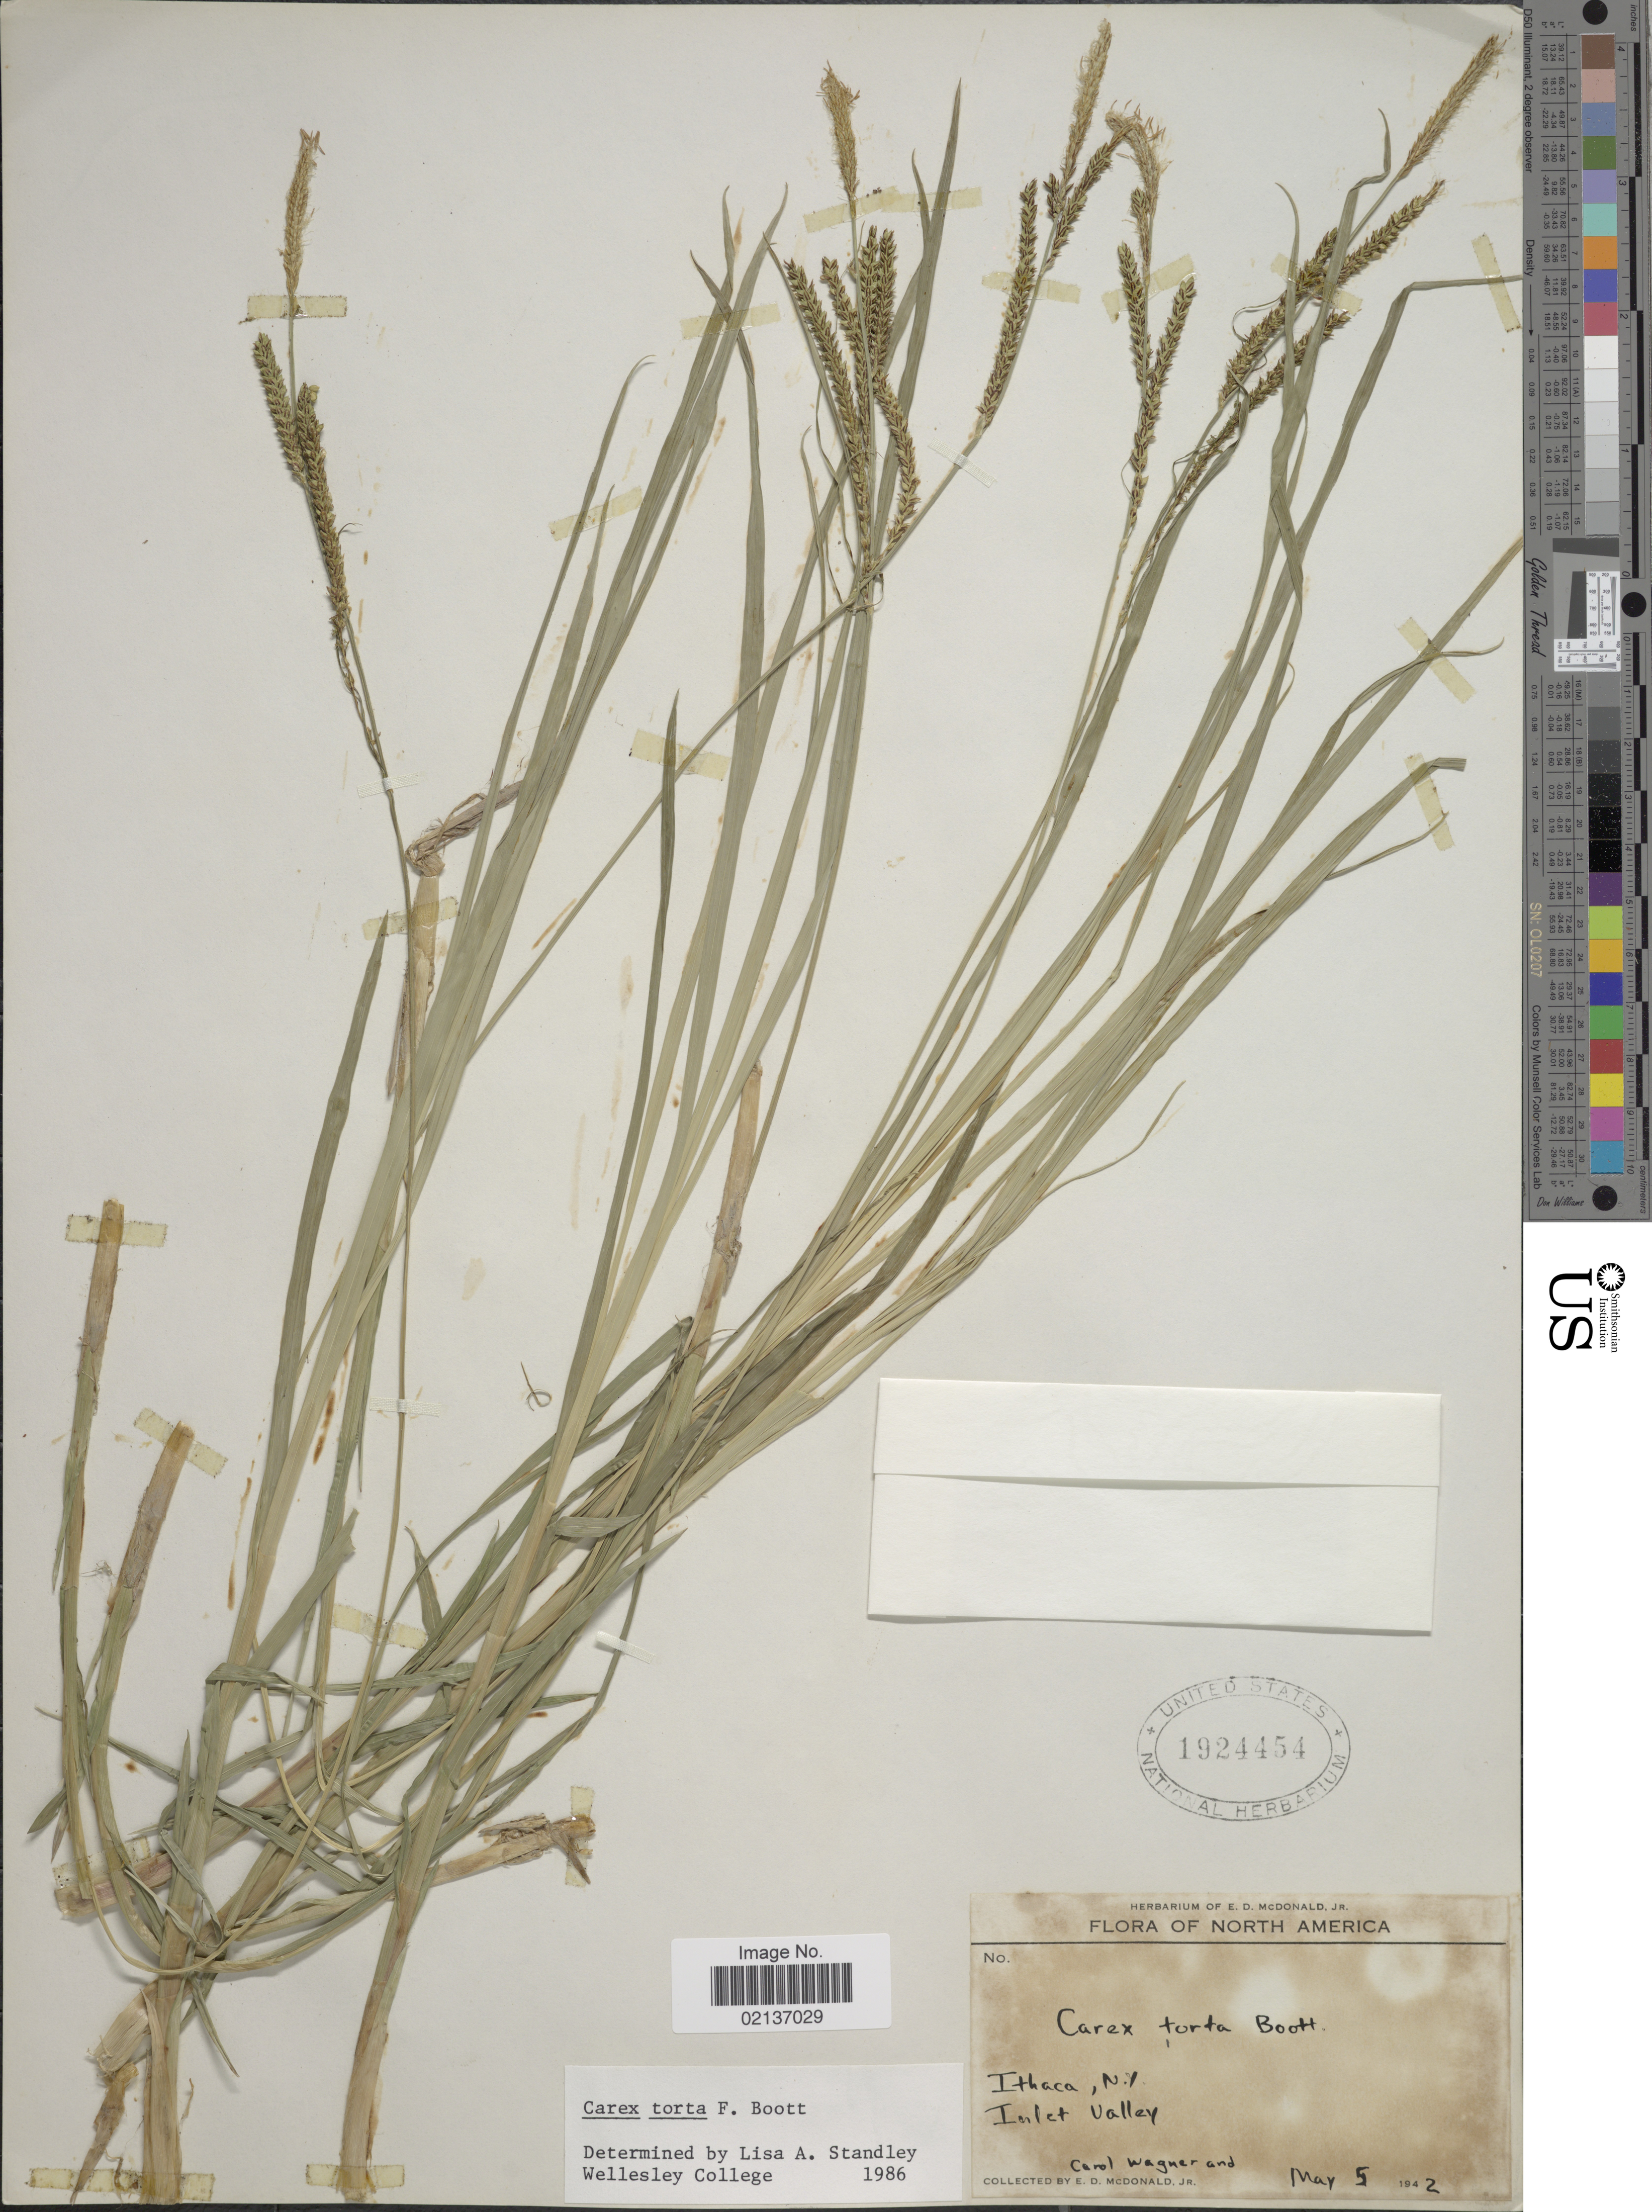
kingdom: Plantae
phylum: Tracheophyta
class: Liliopsida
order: Poales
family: Cyperaceae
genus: Carex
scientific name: Carex torta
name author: Boott ex Tuck.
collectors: C. Wagner & E. D. McDonald Jr.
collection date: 1942-05-05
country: United States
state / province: New York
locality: Ithaca, Inlet Valley.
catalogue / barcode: US 1924454